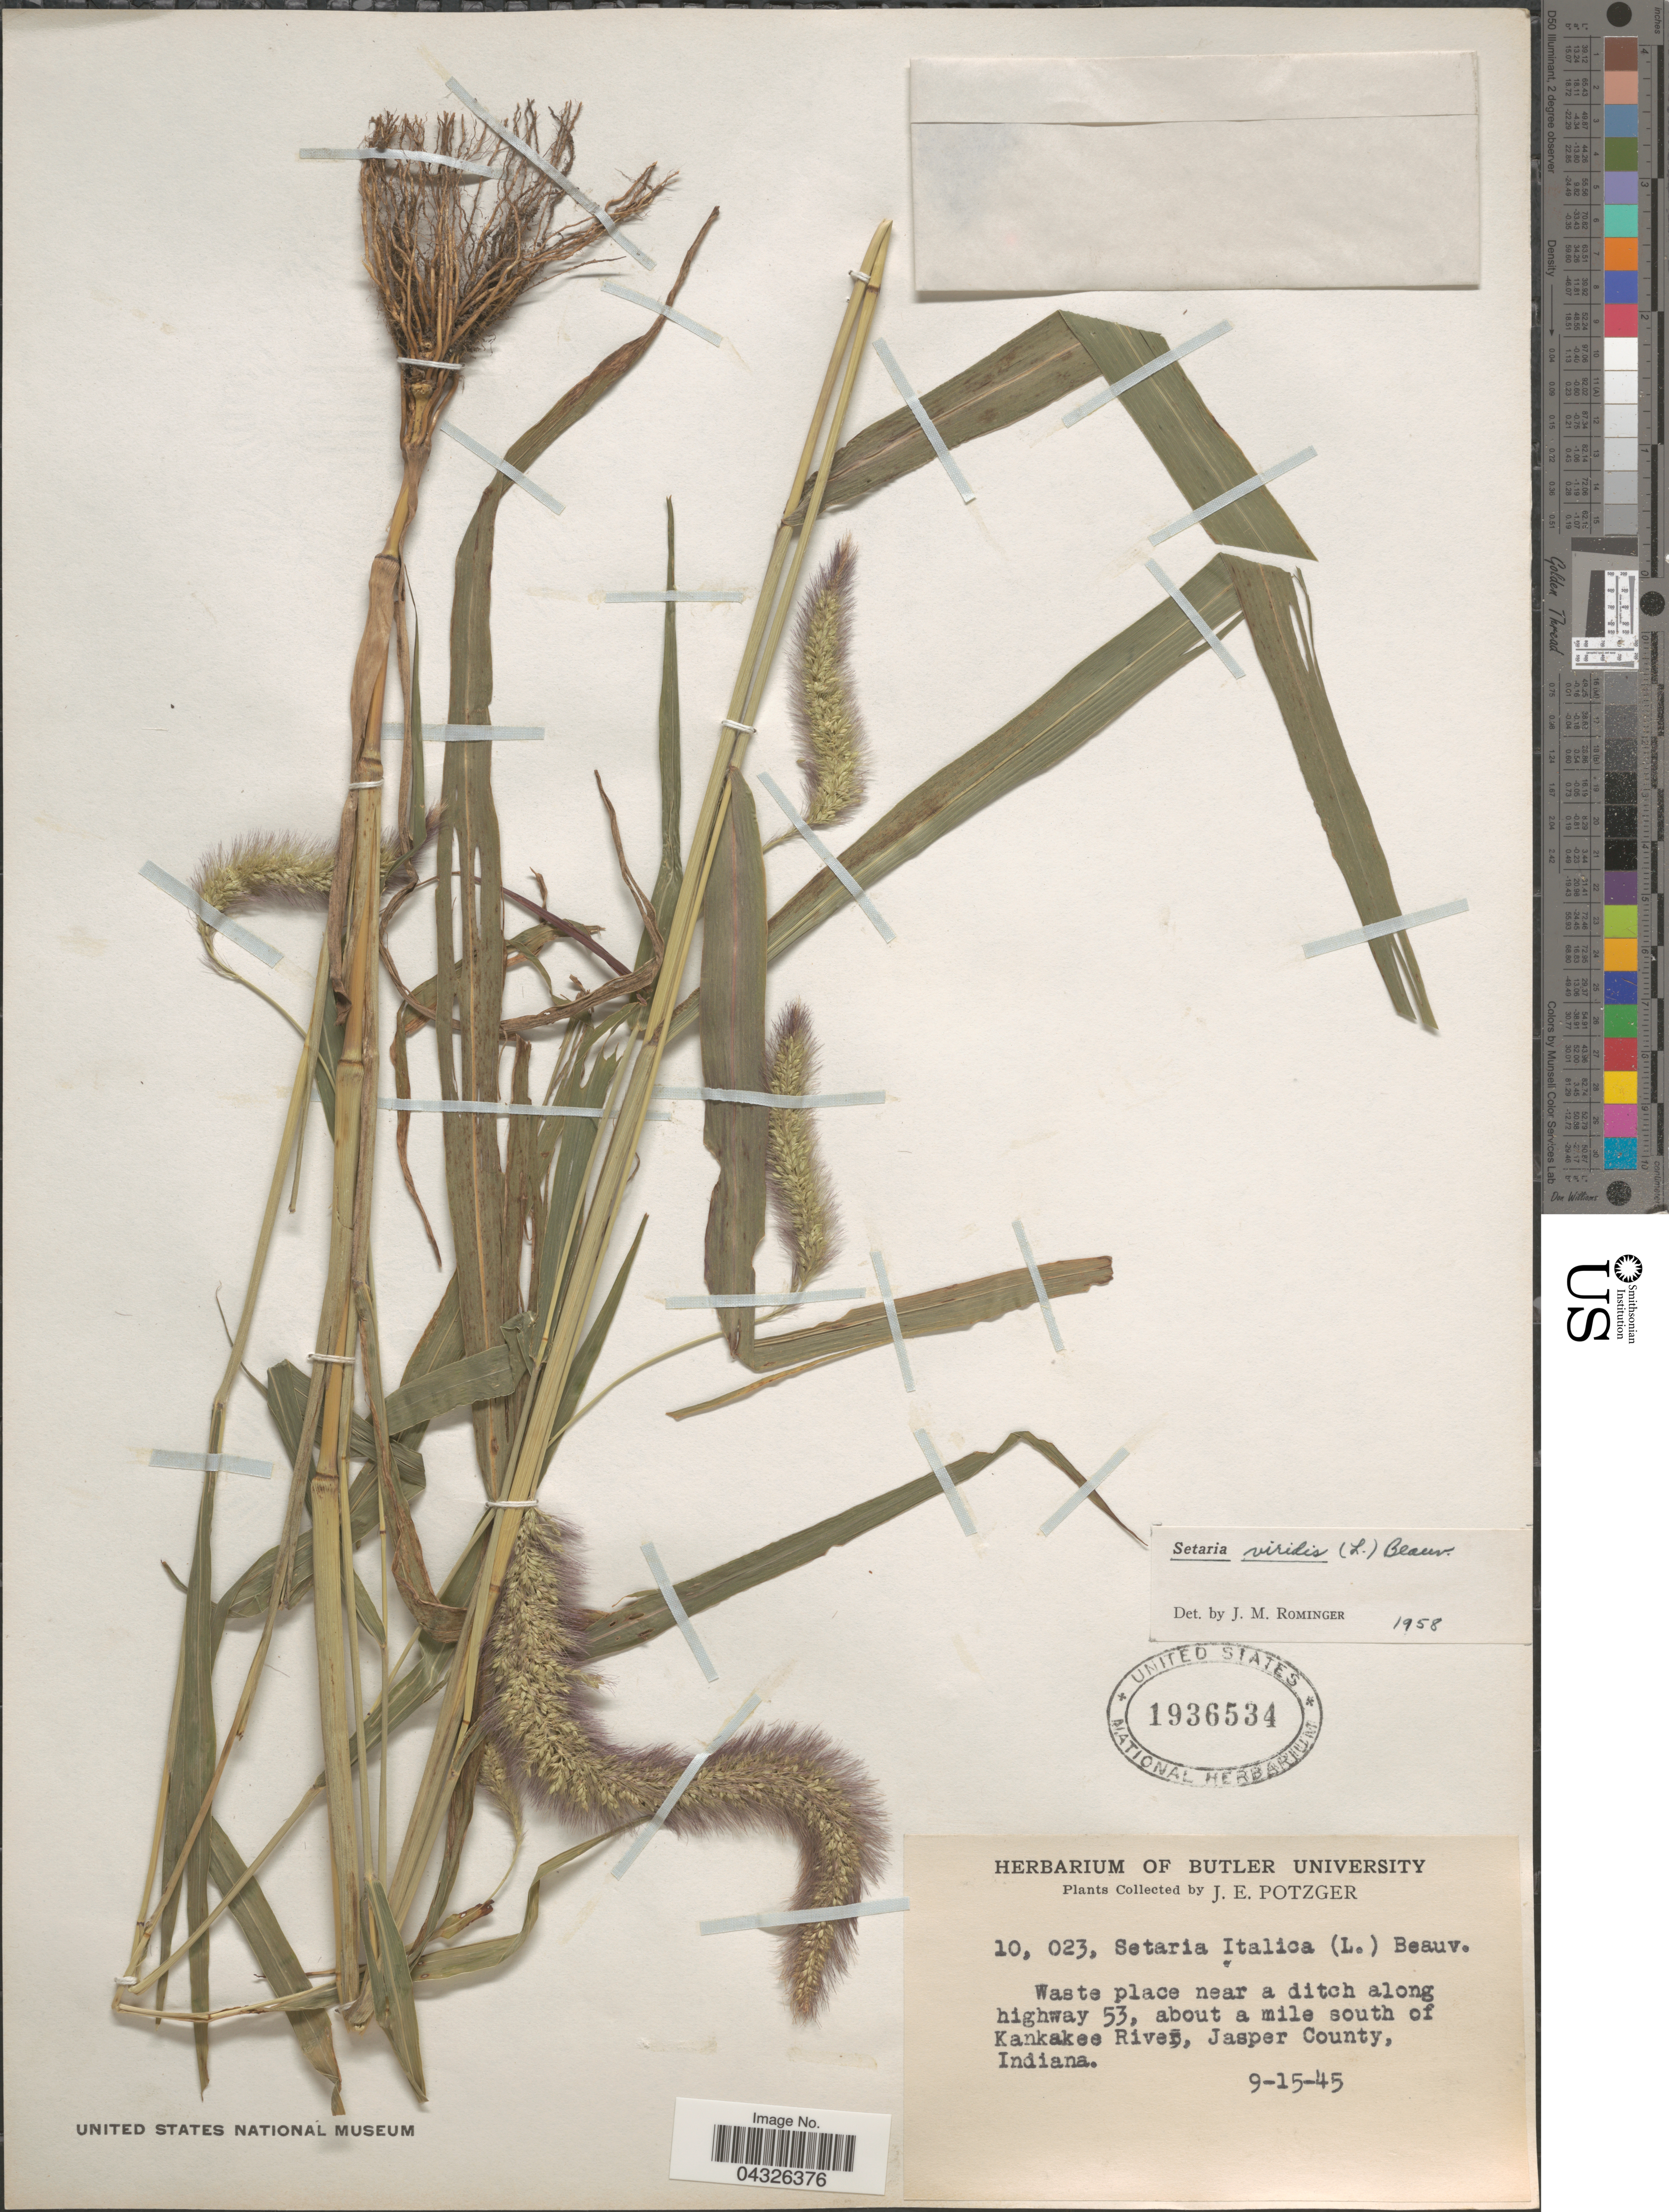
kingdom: Plantae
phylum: Tracheophyta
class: Liliopsida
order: Poales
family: Poaceae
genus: Setaria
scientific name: Setaria viridis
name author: (L.) P. Beauv.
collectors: J. Potzger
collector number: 10,023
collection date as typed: Transcribed d/m/y: 15/9/45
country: United States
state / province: Indiana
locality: Waste place near a ditch along highway 53, about a mile south of Kankakee River, Jasper County.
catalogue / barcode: US 1936534